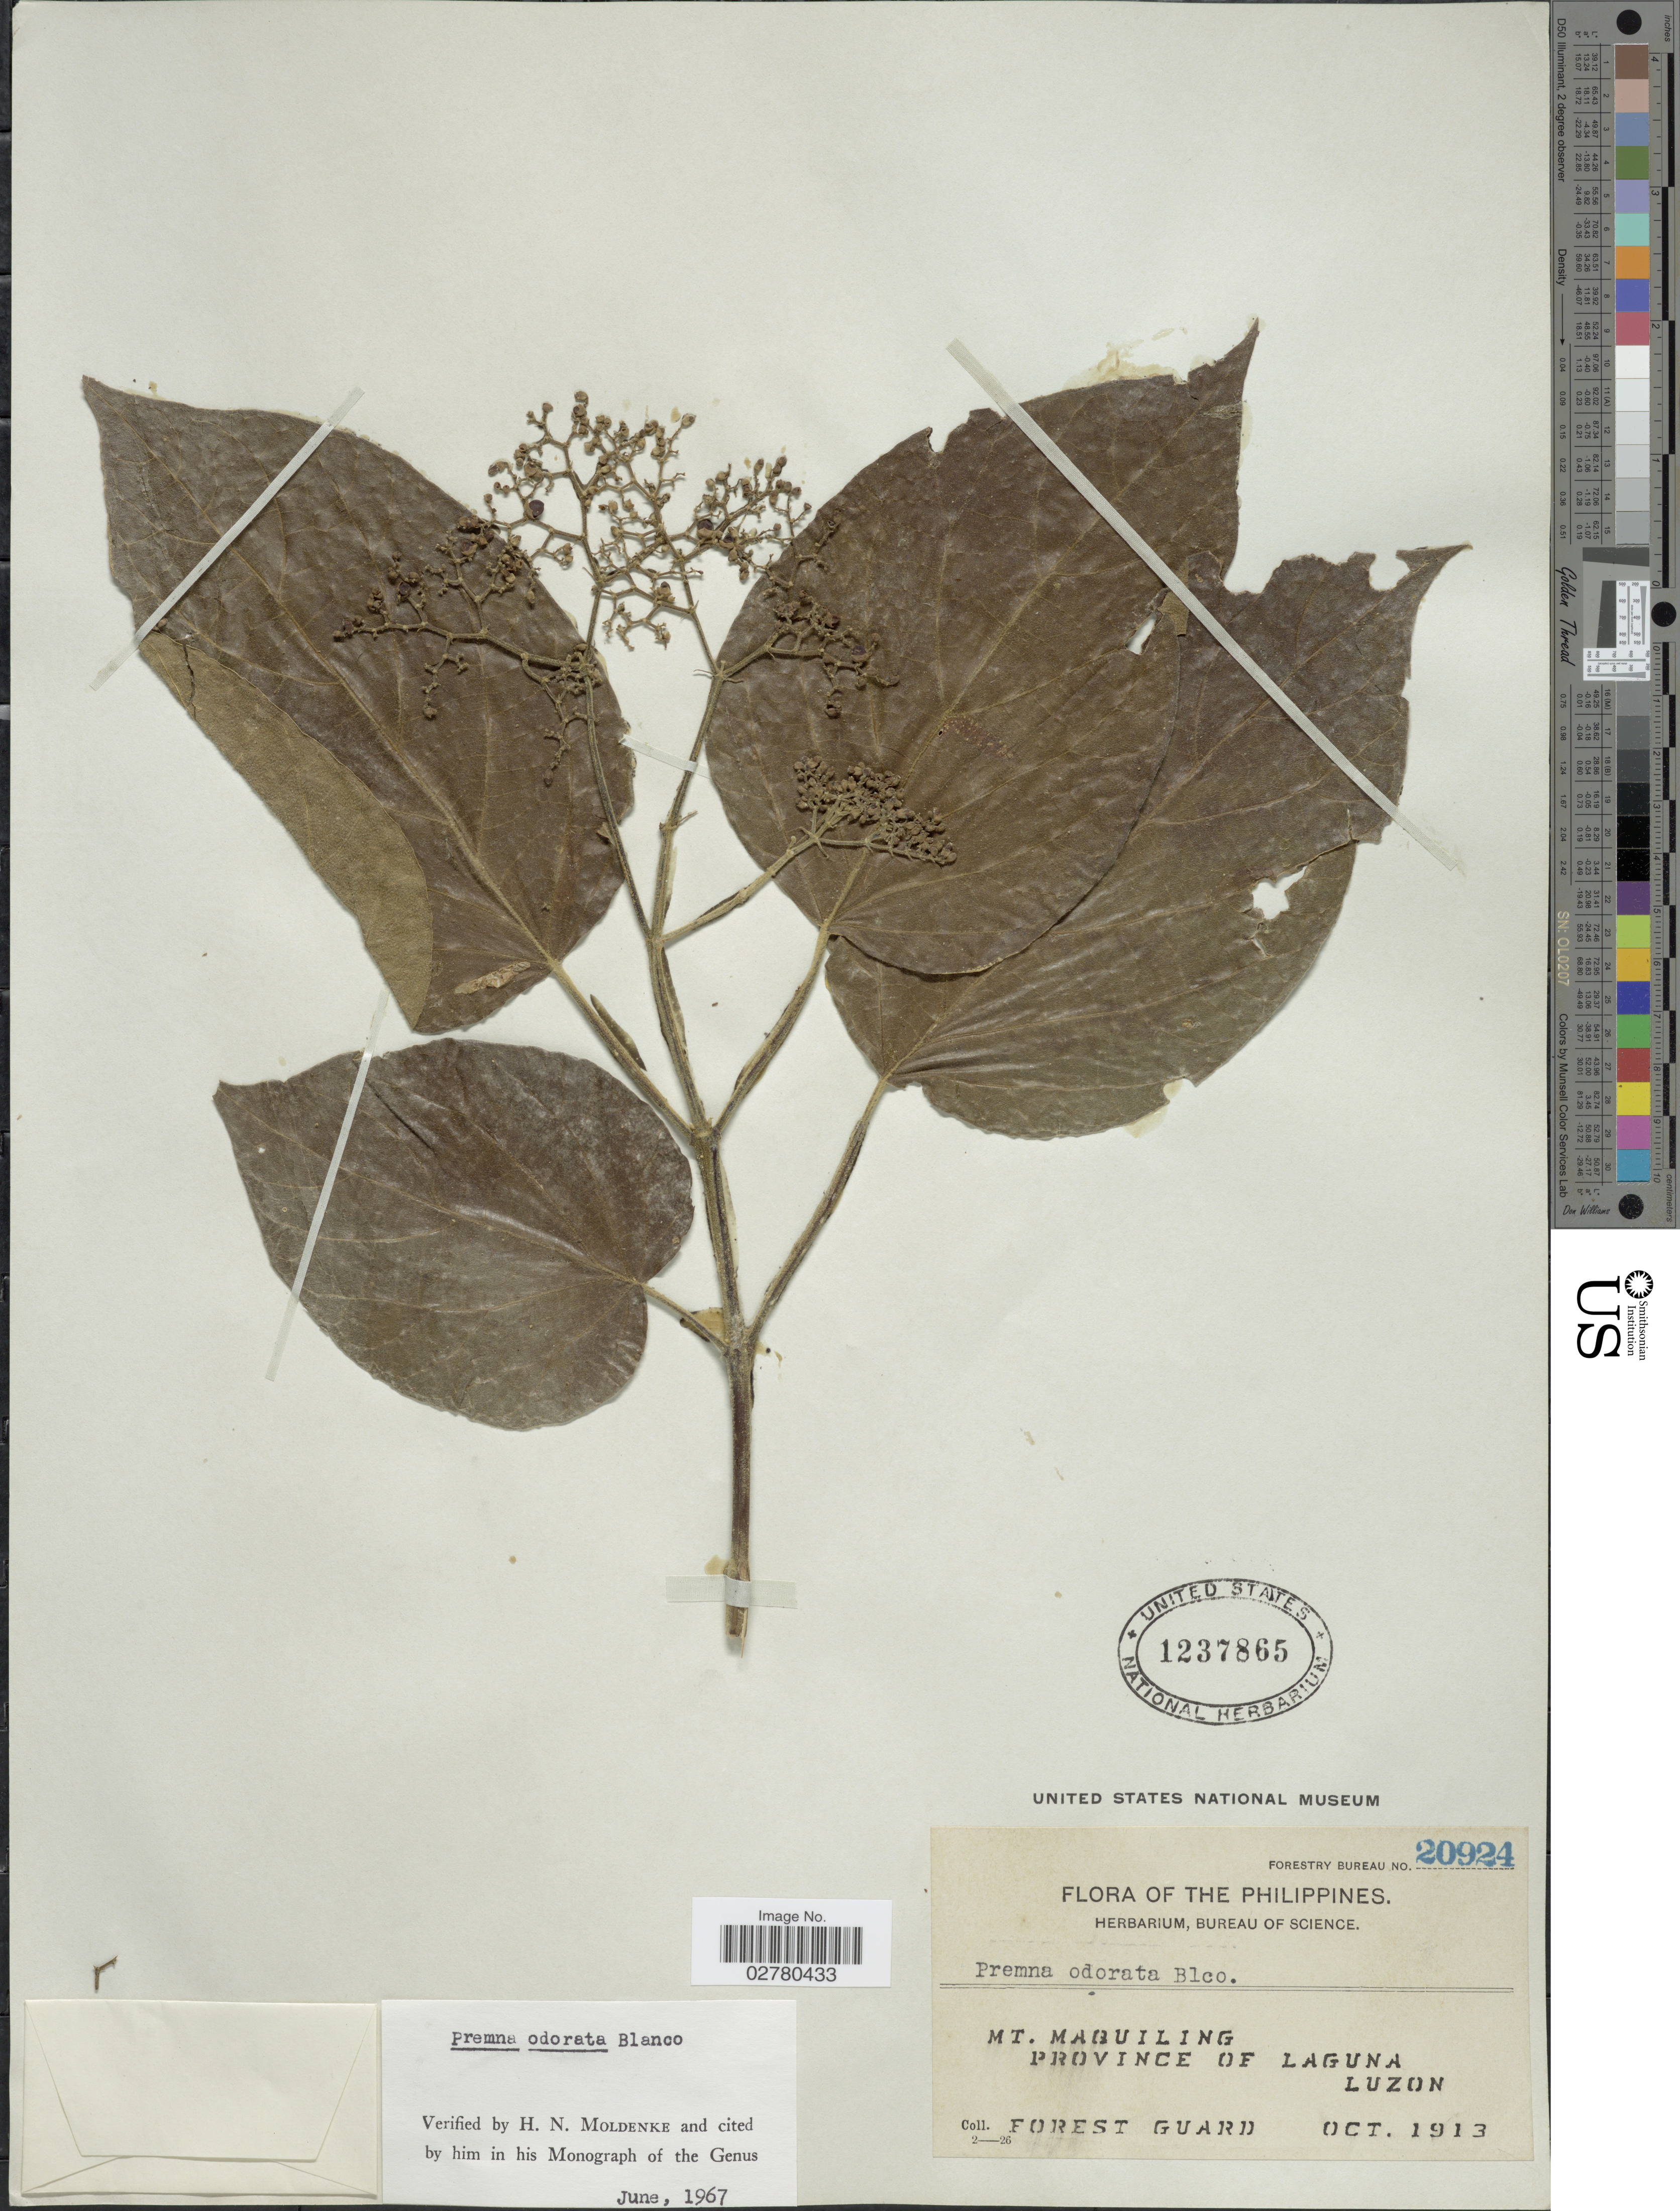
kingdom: Plantae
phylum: Tracheophyta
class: Magnoliopsida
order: Lamiales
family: Lamiaceae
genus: Premna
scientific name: Premna odorata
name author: Blanco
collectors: Forest Guard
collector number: Forestry Bureau 20924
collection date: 1913-10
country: Philippines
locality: Mt. Maquiling, Province of Laguna, Luzon.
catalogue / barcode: US 1237865